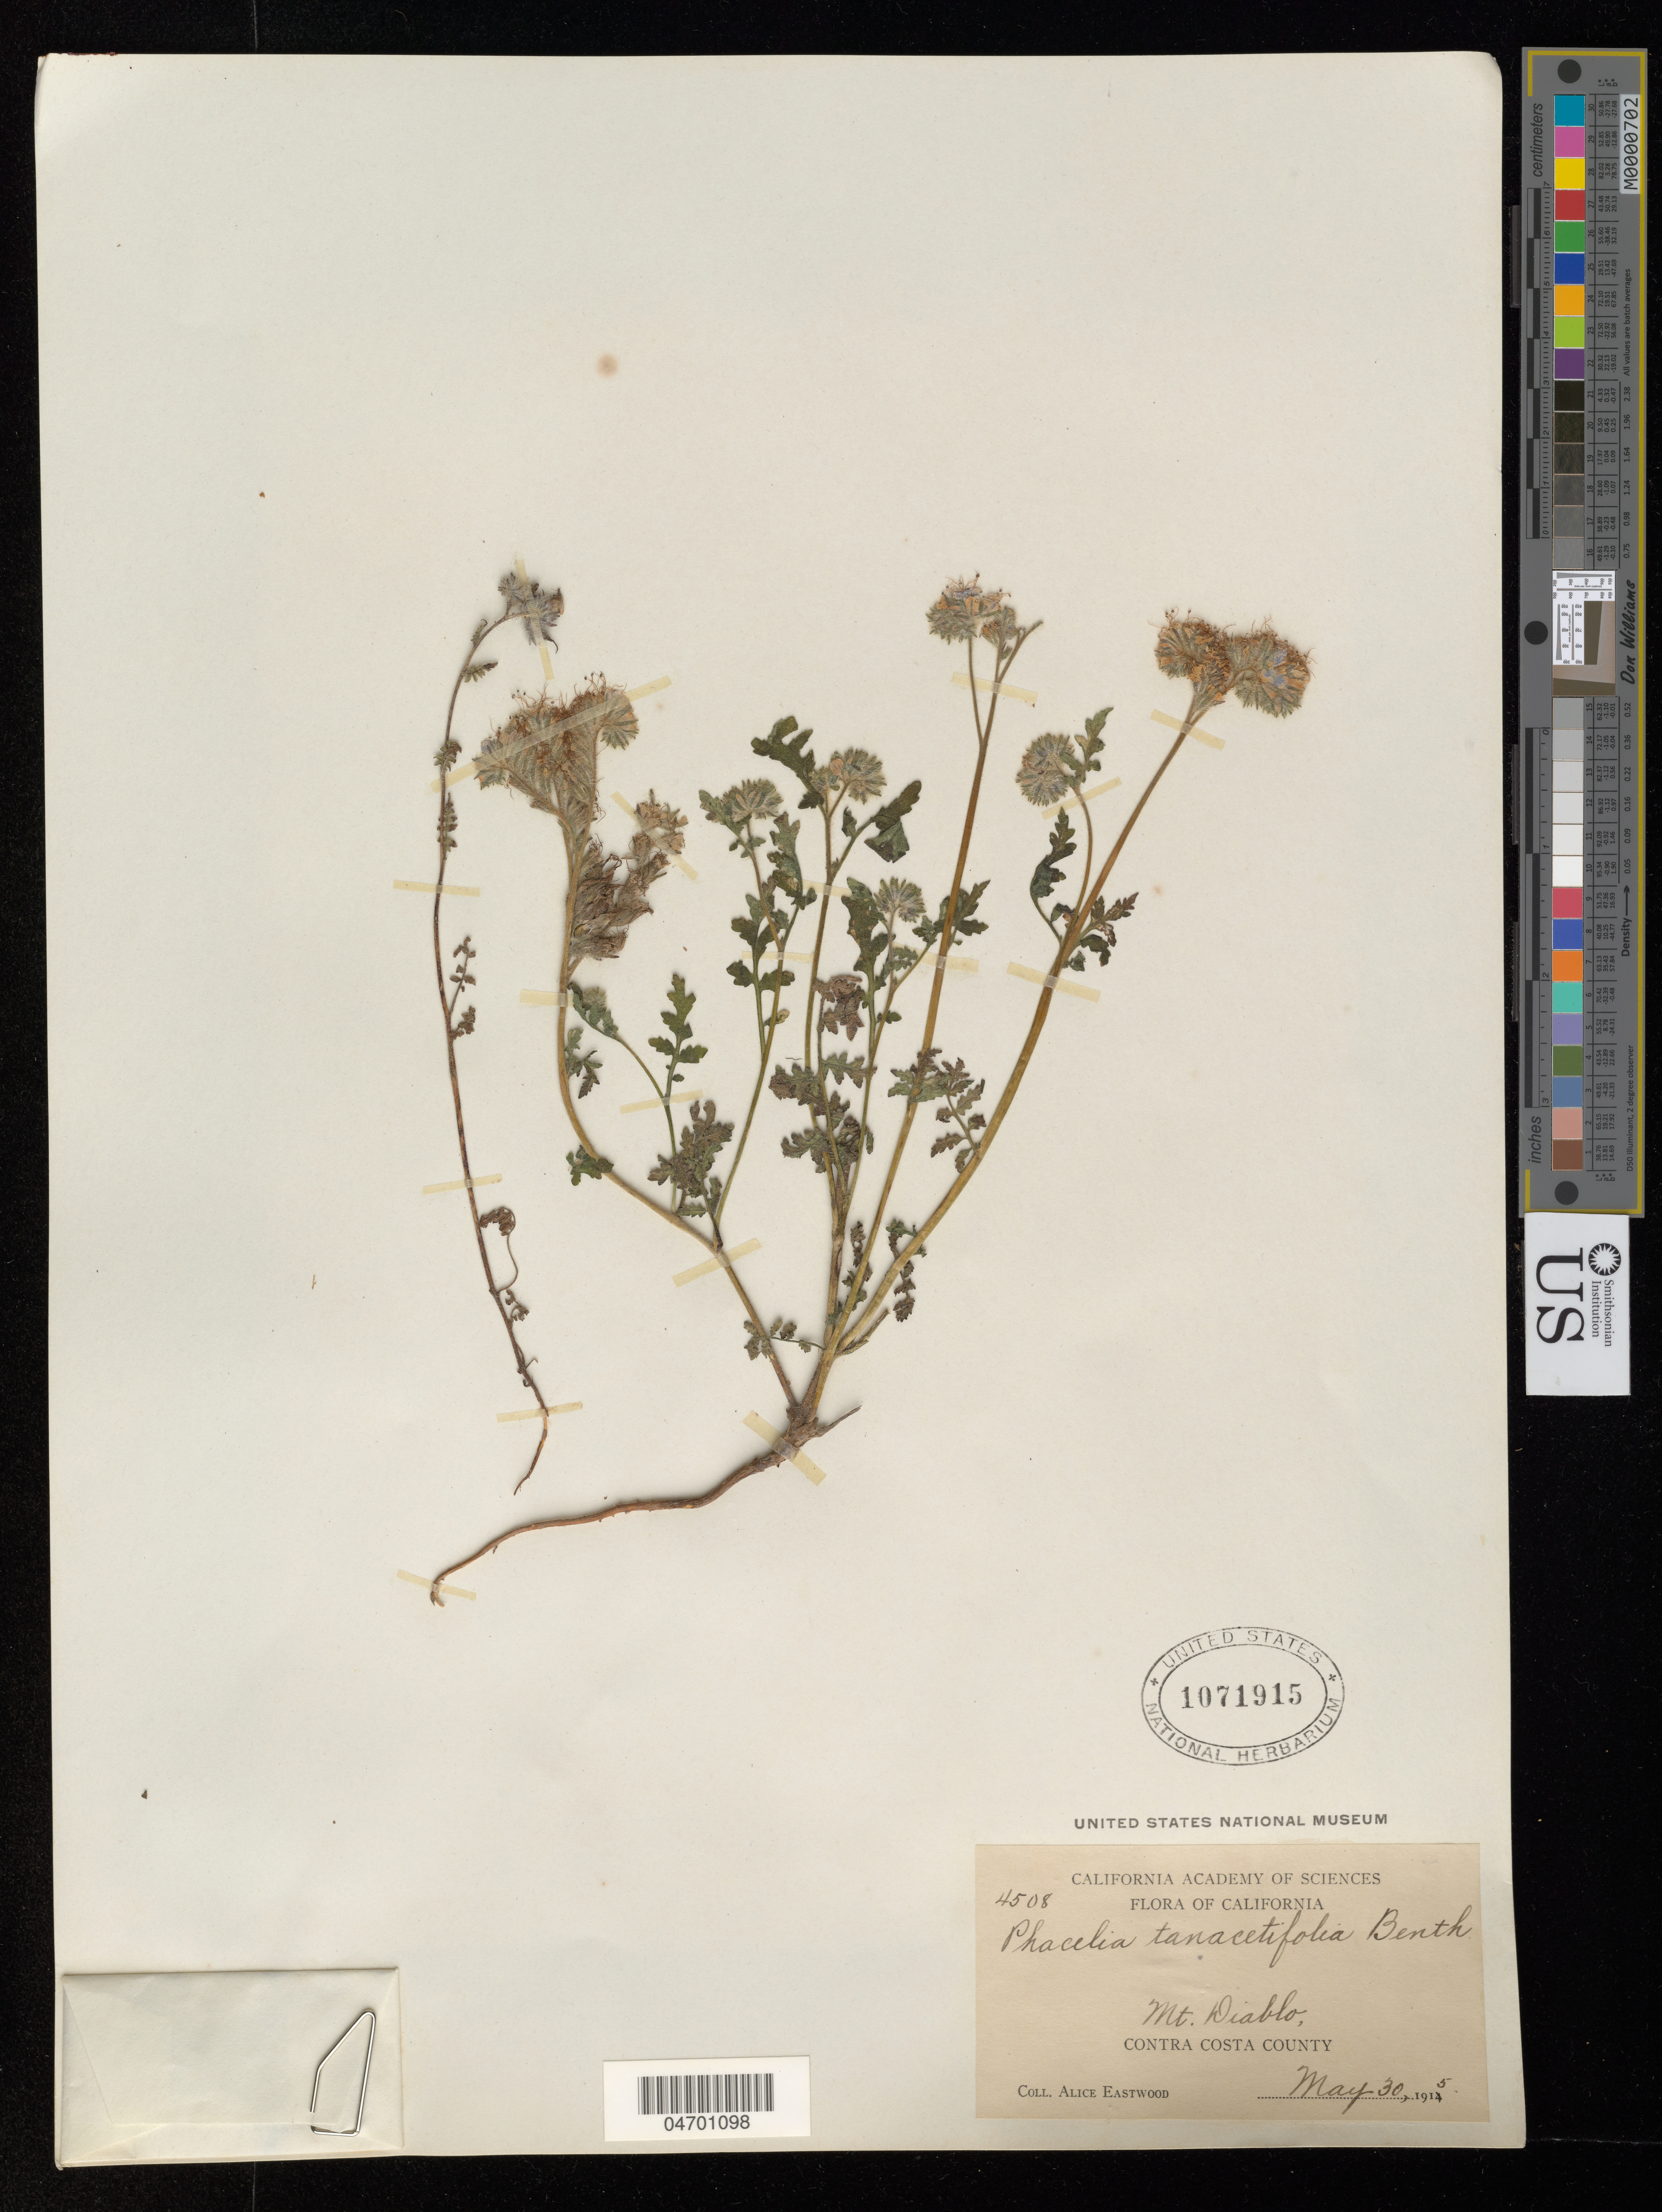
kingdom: Plantae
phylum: Tracheophyta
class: Magnoliopsida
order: Boraginales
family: Hydrophyllaceae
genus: Phacelia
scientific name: Phacelia tanacetifolia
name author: Benth.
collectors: A. Eastwood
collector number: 4508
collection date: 1915-05-30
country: United States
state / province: California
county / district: Contra Costa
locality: Mt. Diablo, Contra Costa County.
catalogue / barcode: US 1071915